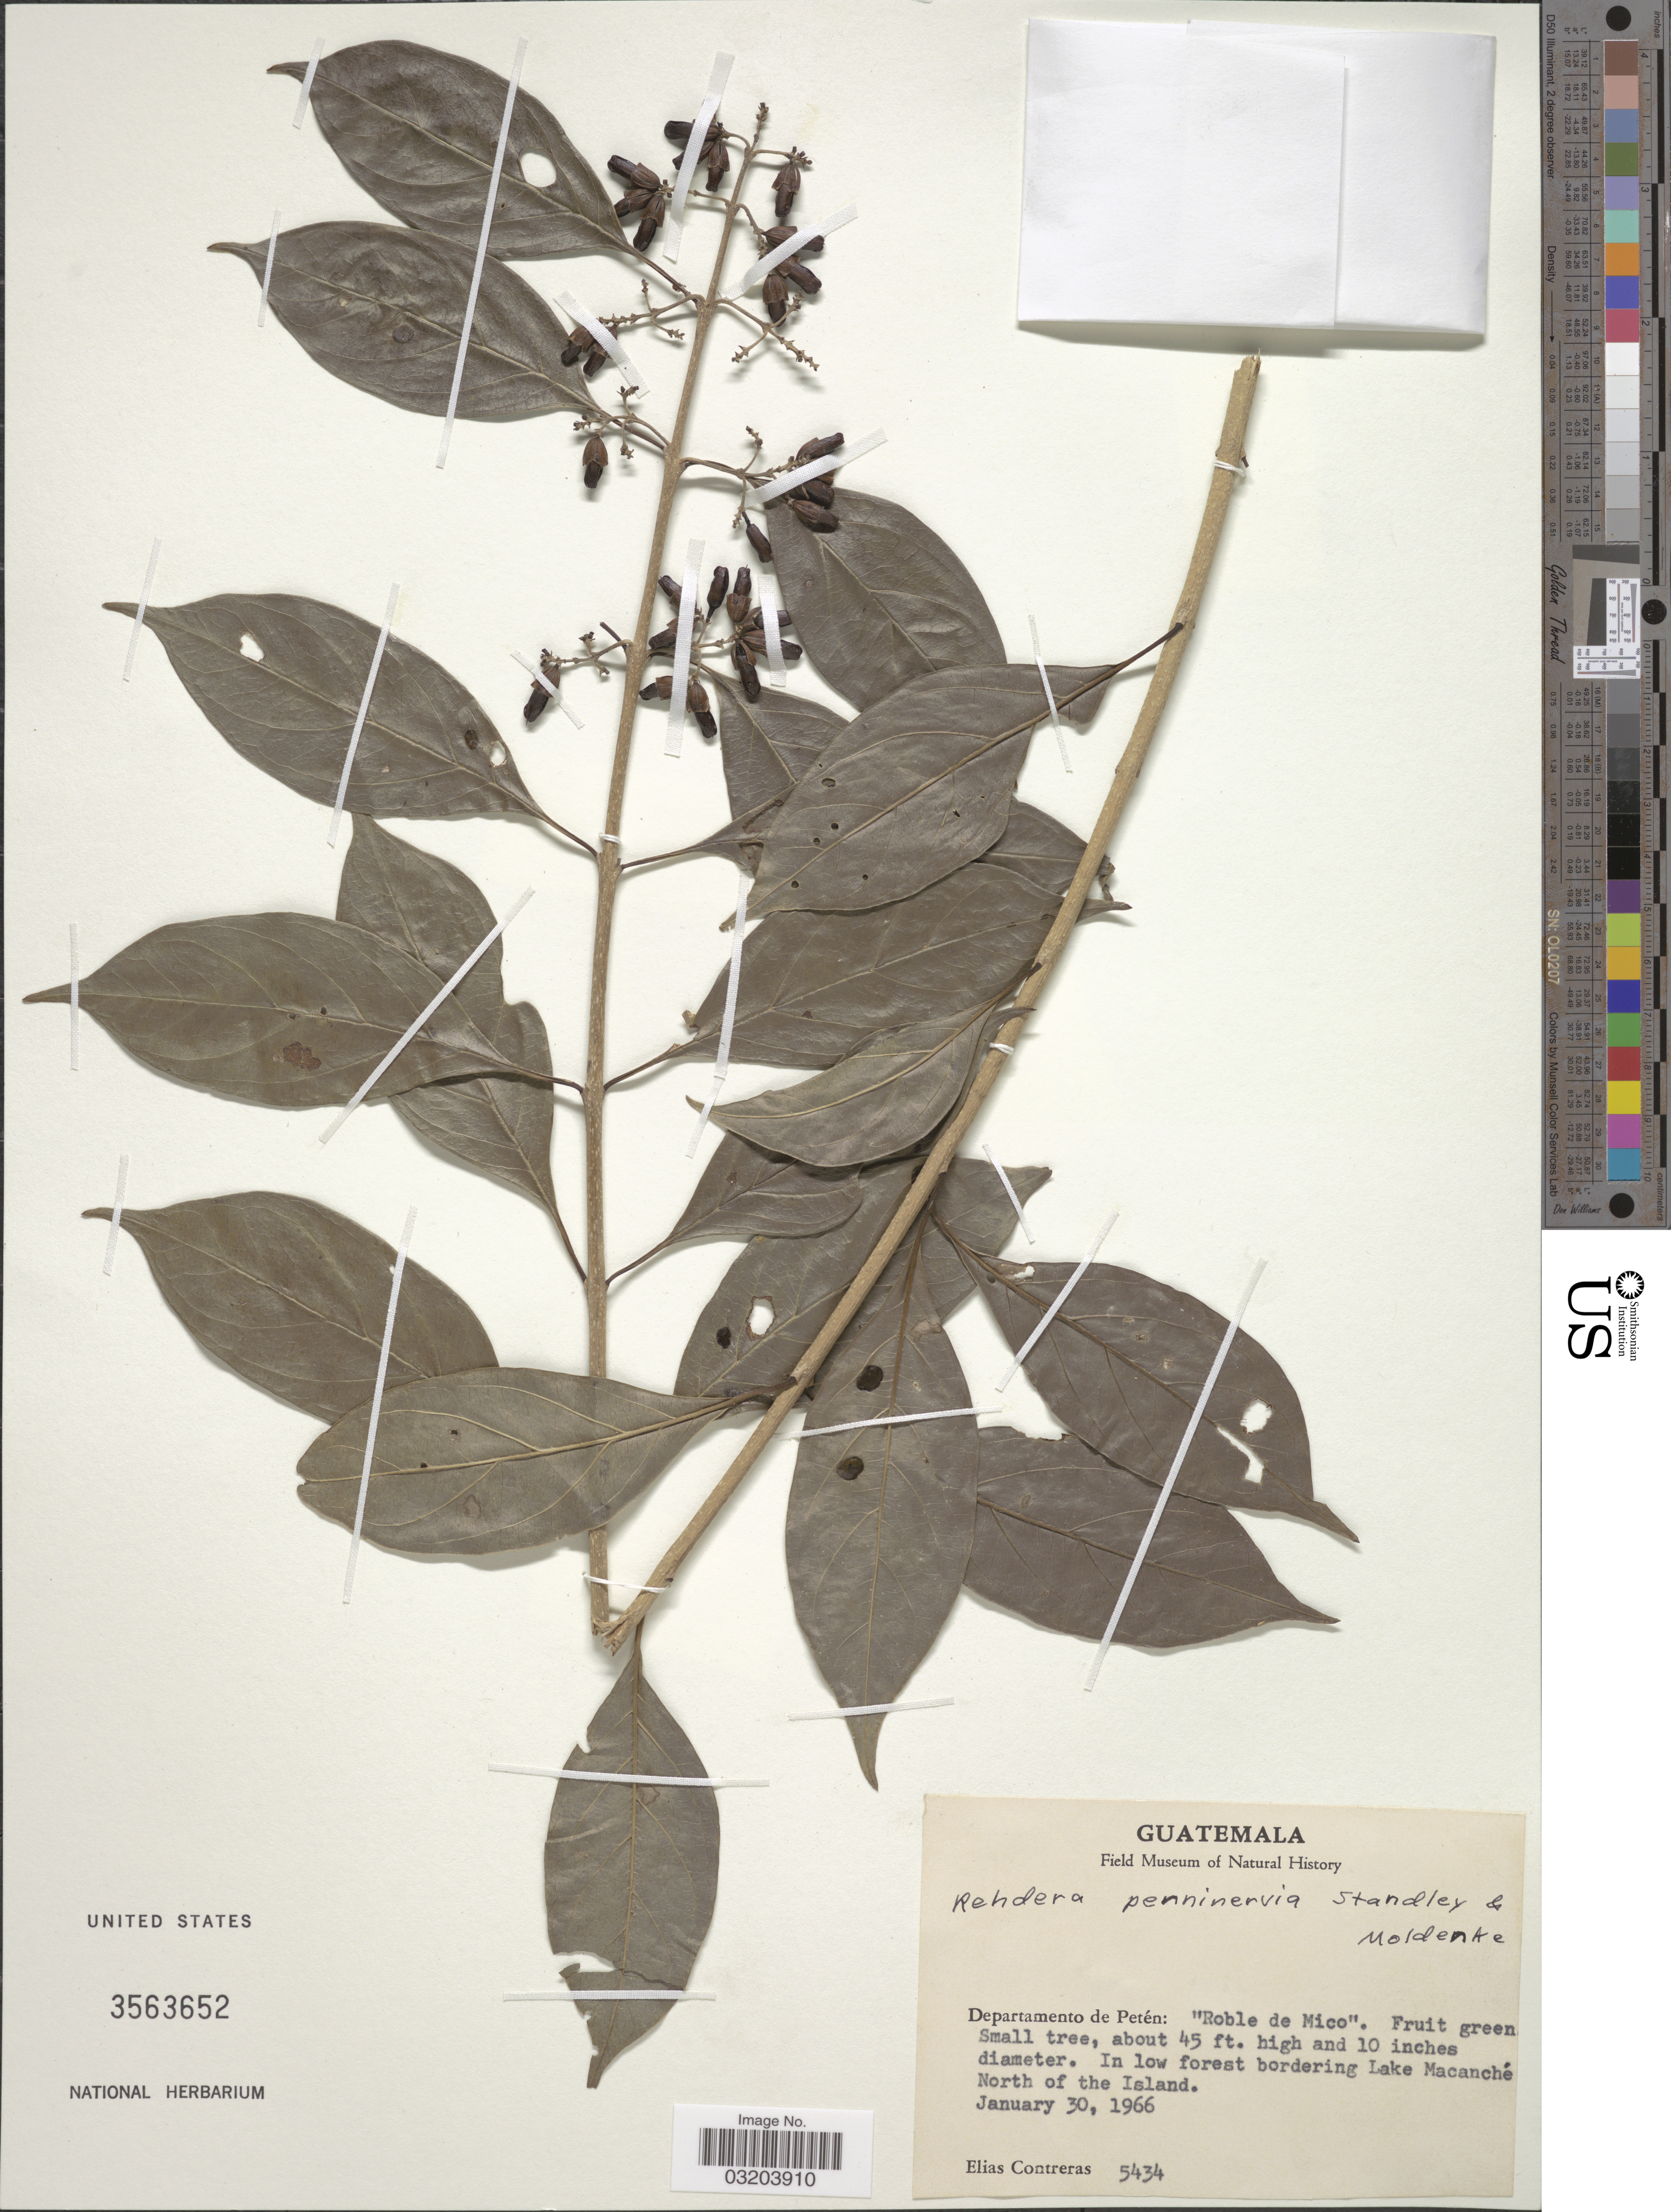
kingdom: Plantae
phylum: Tracheophyta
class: Magnoliopsida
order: Lamiales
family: Verbenaceae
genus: Rehdera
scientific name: Rehdera penninervia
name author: Standl. & Moldenke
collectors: E. Contreras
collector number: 5434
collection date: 1966-01-30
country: Guatemala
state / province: El Petén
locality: Departamento de Petén: In low forest bordering Lake Macanché North of the Island.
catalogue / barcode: US 3563652